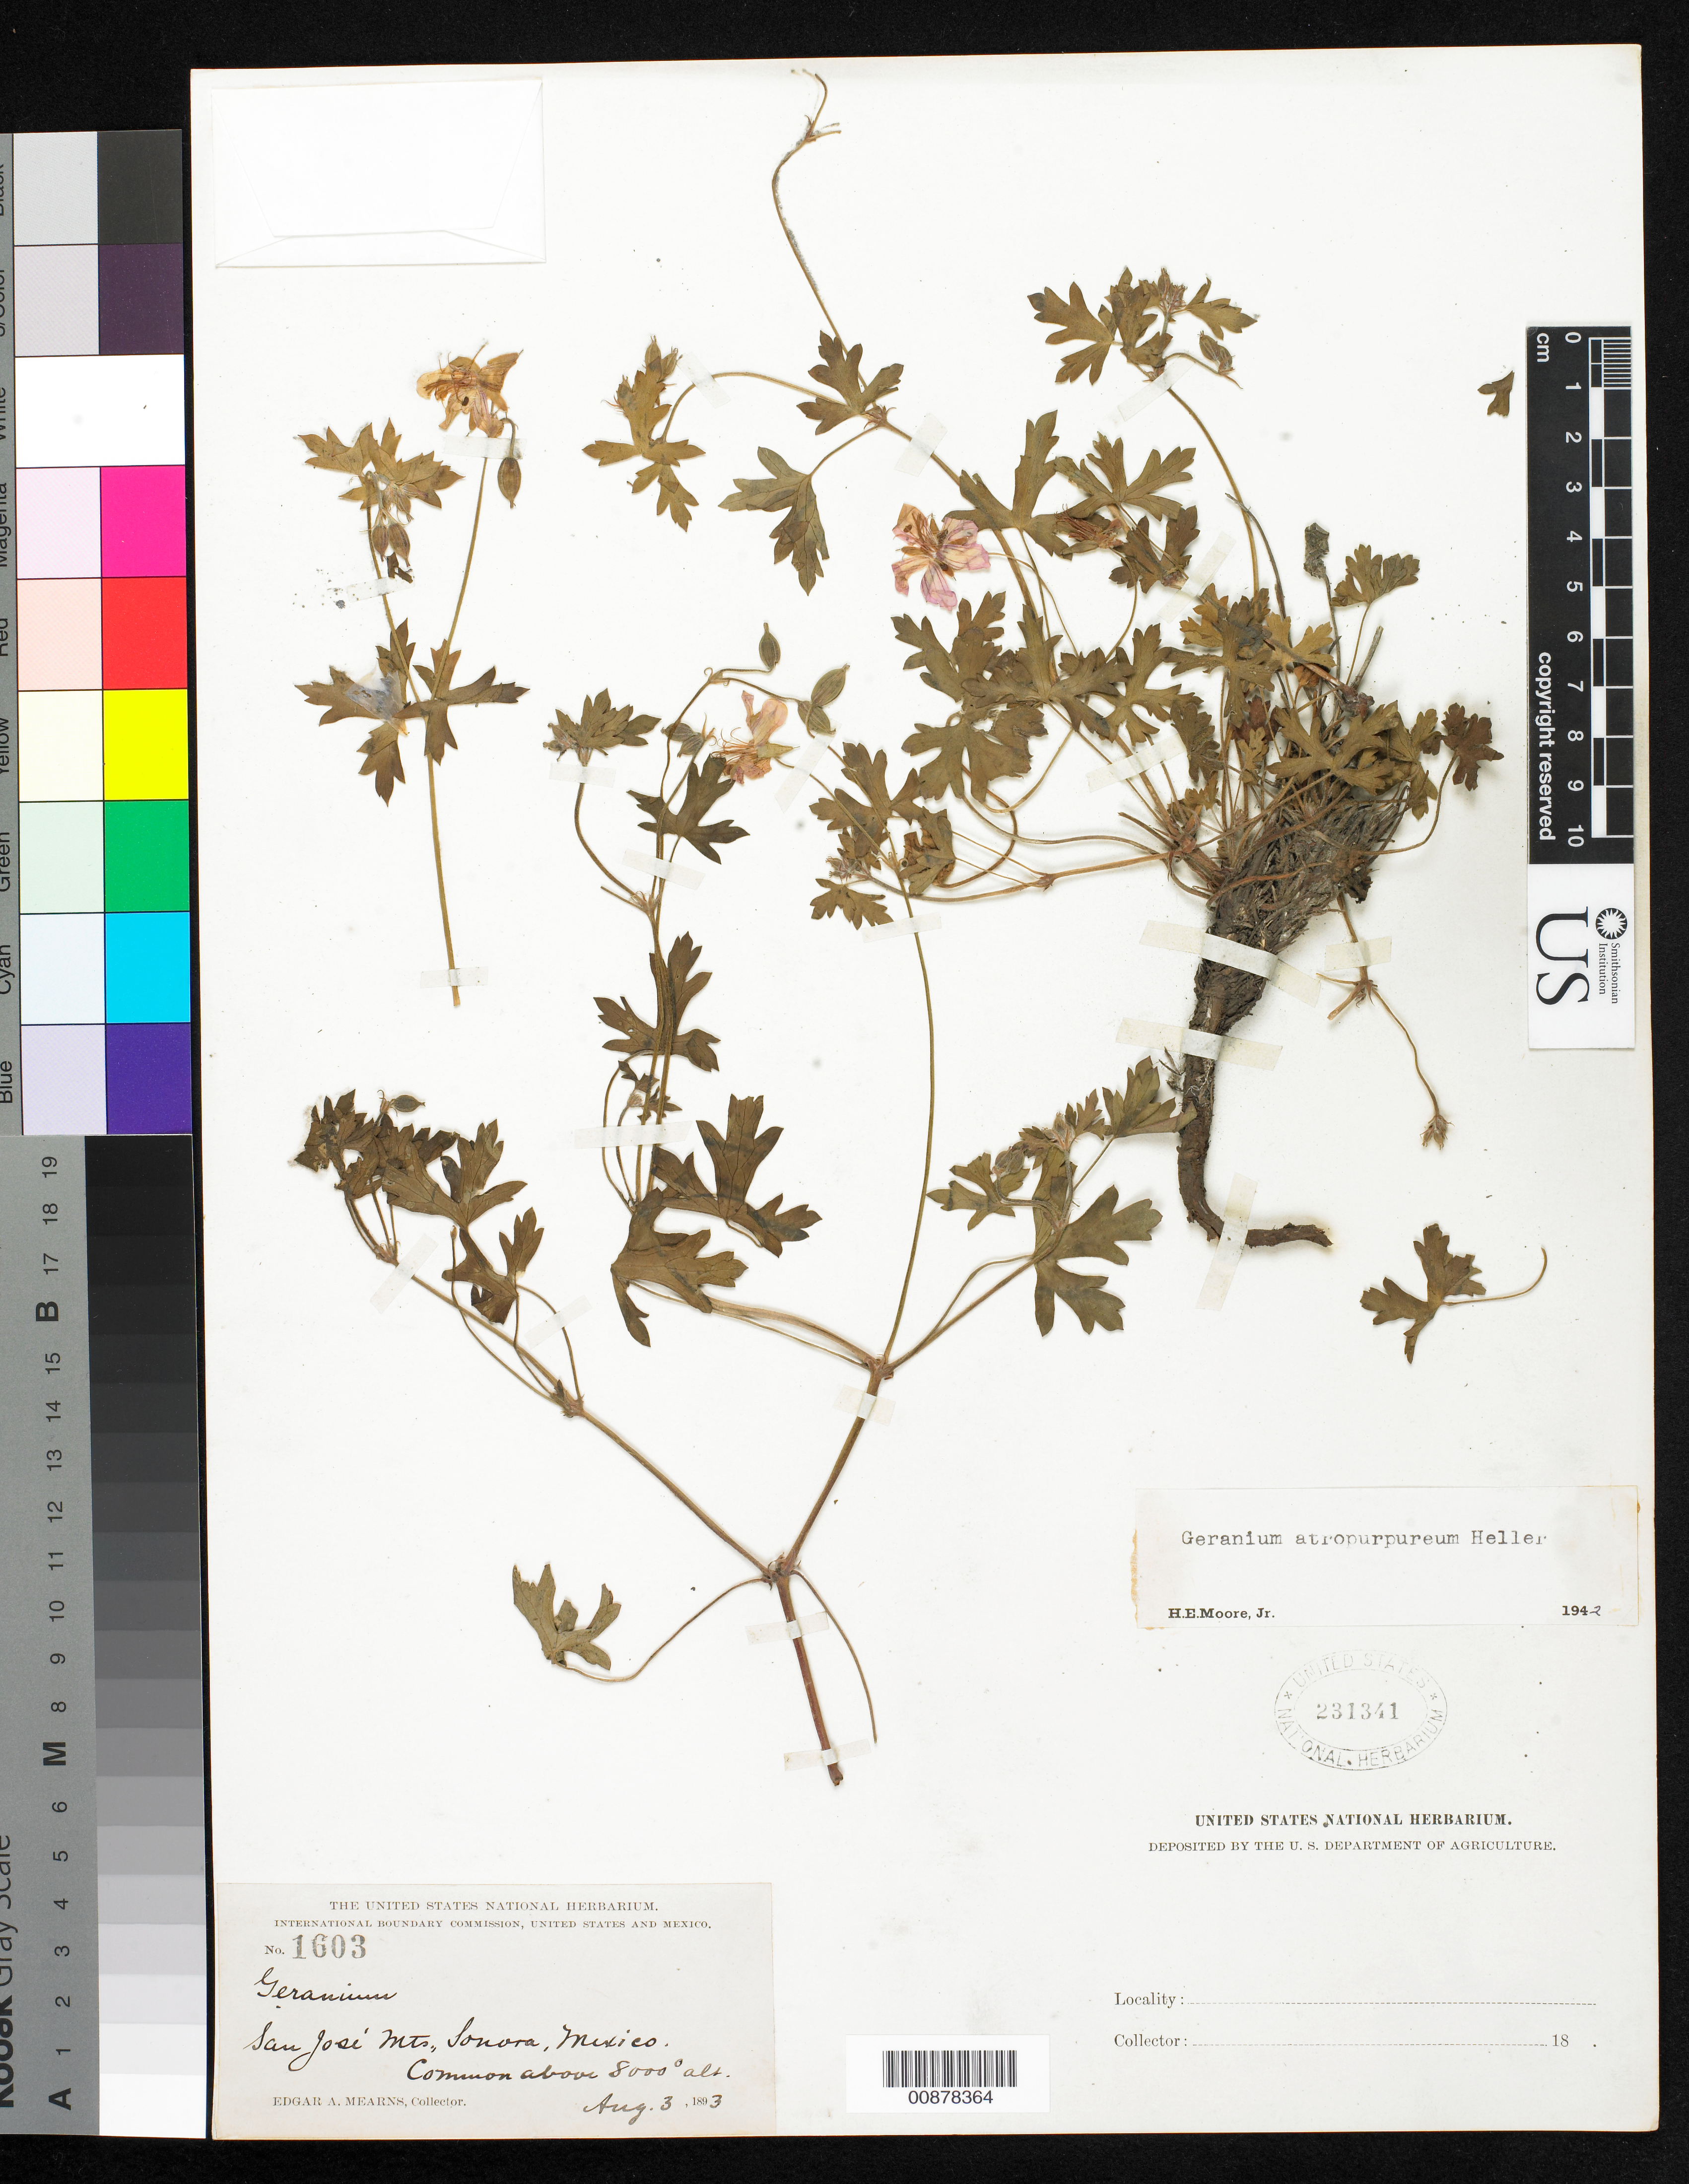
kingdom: Plantae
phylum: Tracheophyta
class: Magnoliopsida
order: Geraniales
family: Geraniaceae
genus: Geranium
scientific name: Geranium atropurpureum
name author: A. Heller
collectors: E. A. Mearns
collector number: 1603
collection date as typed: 03 Aug 1893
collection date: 1893-08-03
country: Mexico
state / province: Sonora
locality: San José Mts., Sonora.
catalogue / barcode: US 231341